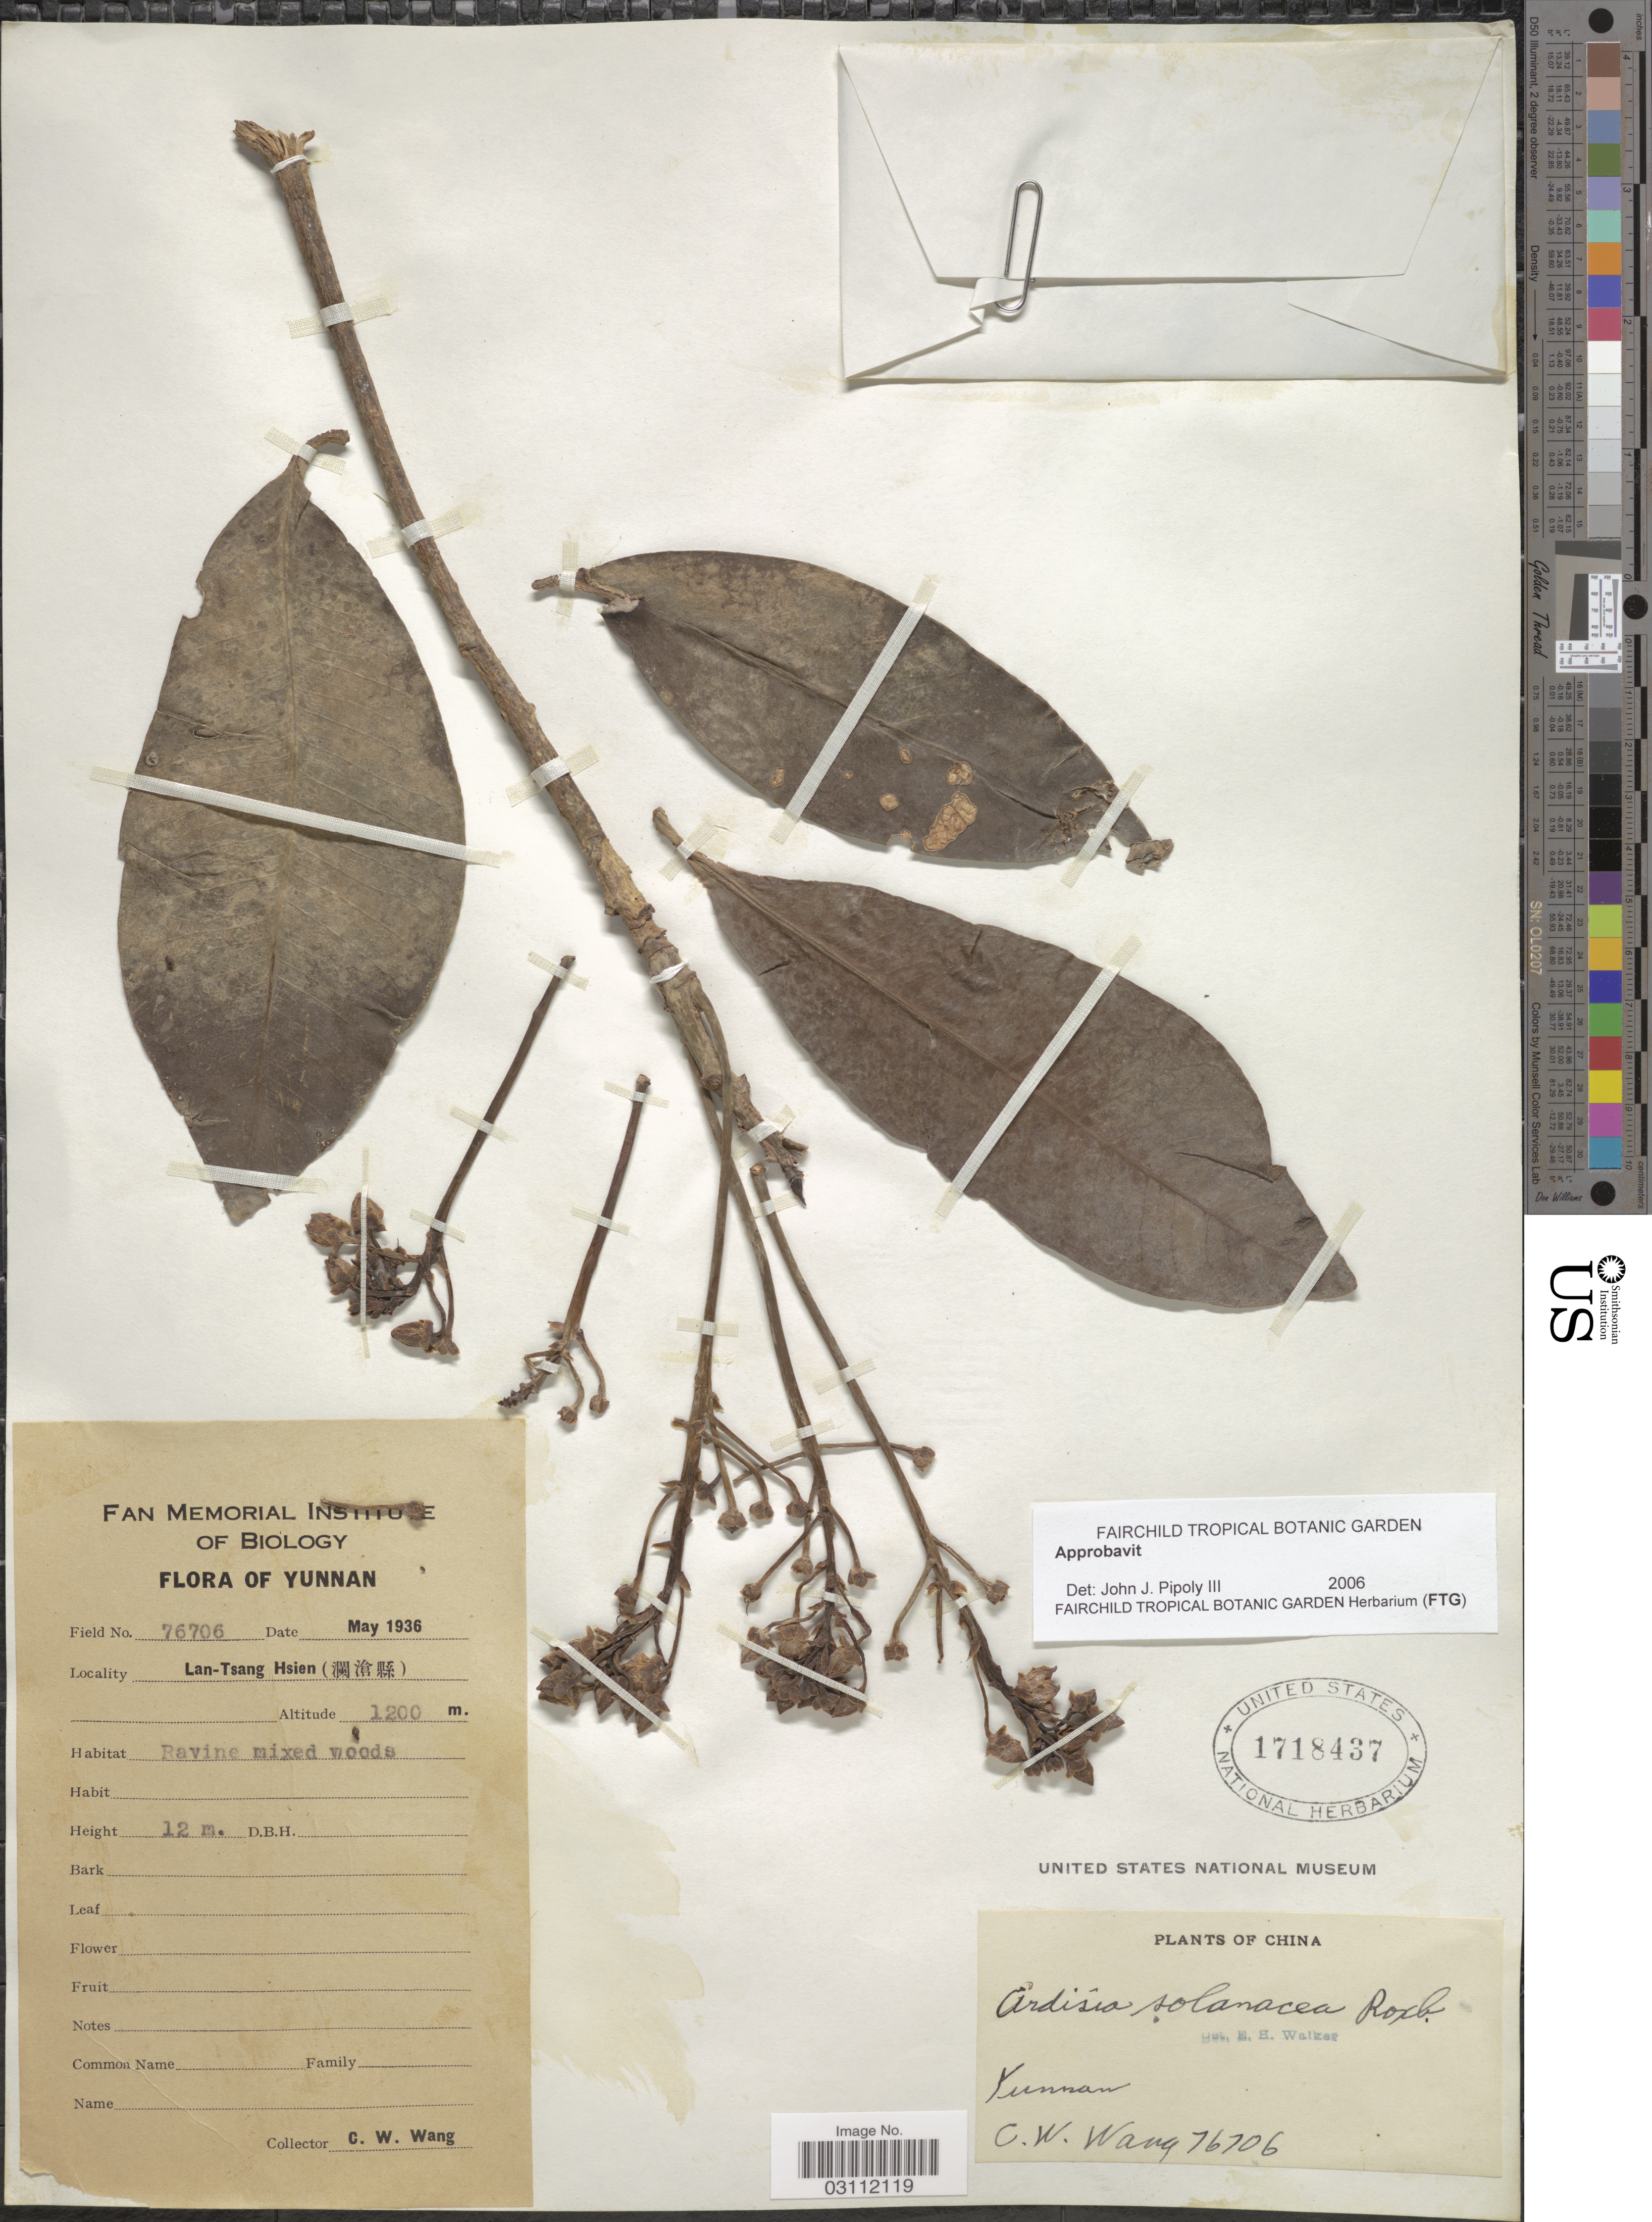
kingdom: Plantae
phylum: Tracheophyta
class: Magnoliopsida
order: Ericales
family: Primulaceae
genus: Ardisia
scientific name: Ardisia solanacea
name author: Roxb.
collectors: C. W. Wang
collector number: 76706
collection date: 1936-05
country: China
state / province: Yunnan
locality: Yunnan, Lan-Tsang Hsien.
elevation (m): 1200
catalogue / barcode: US 1718437